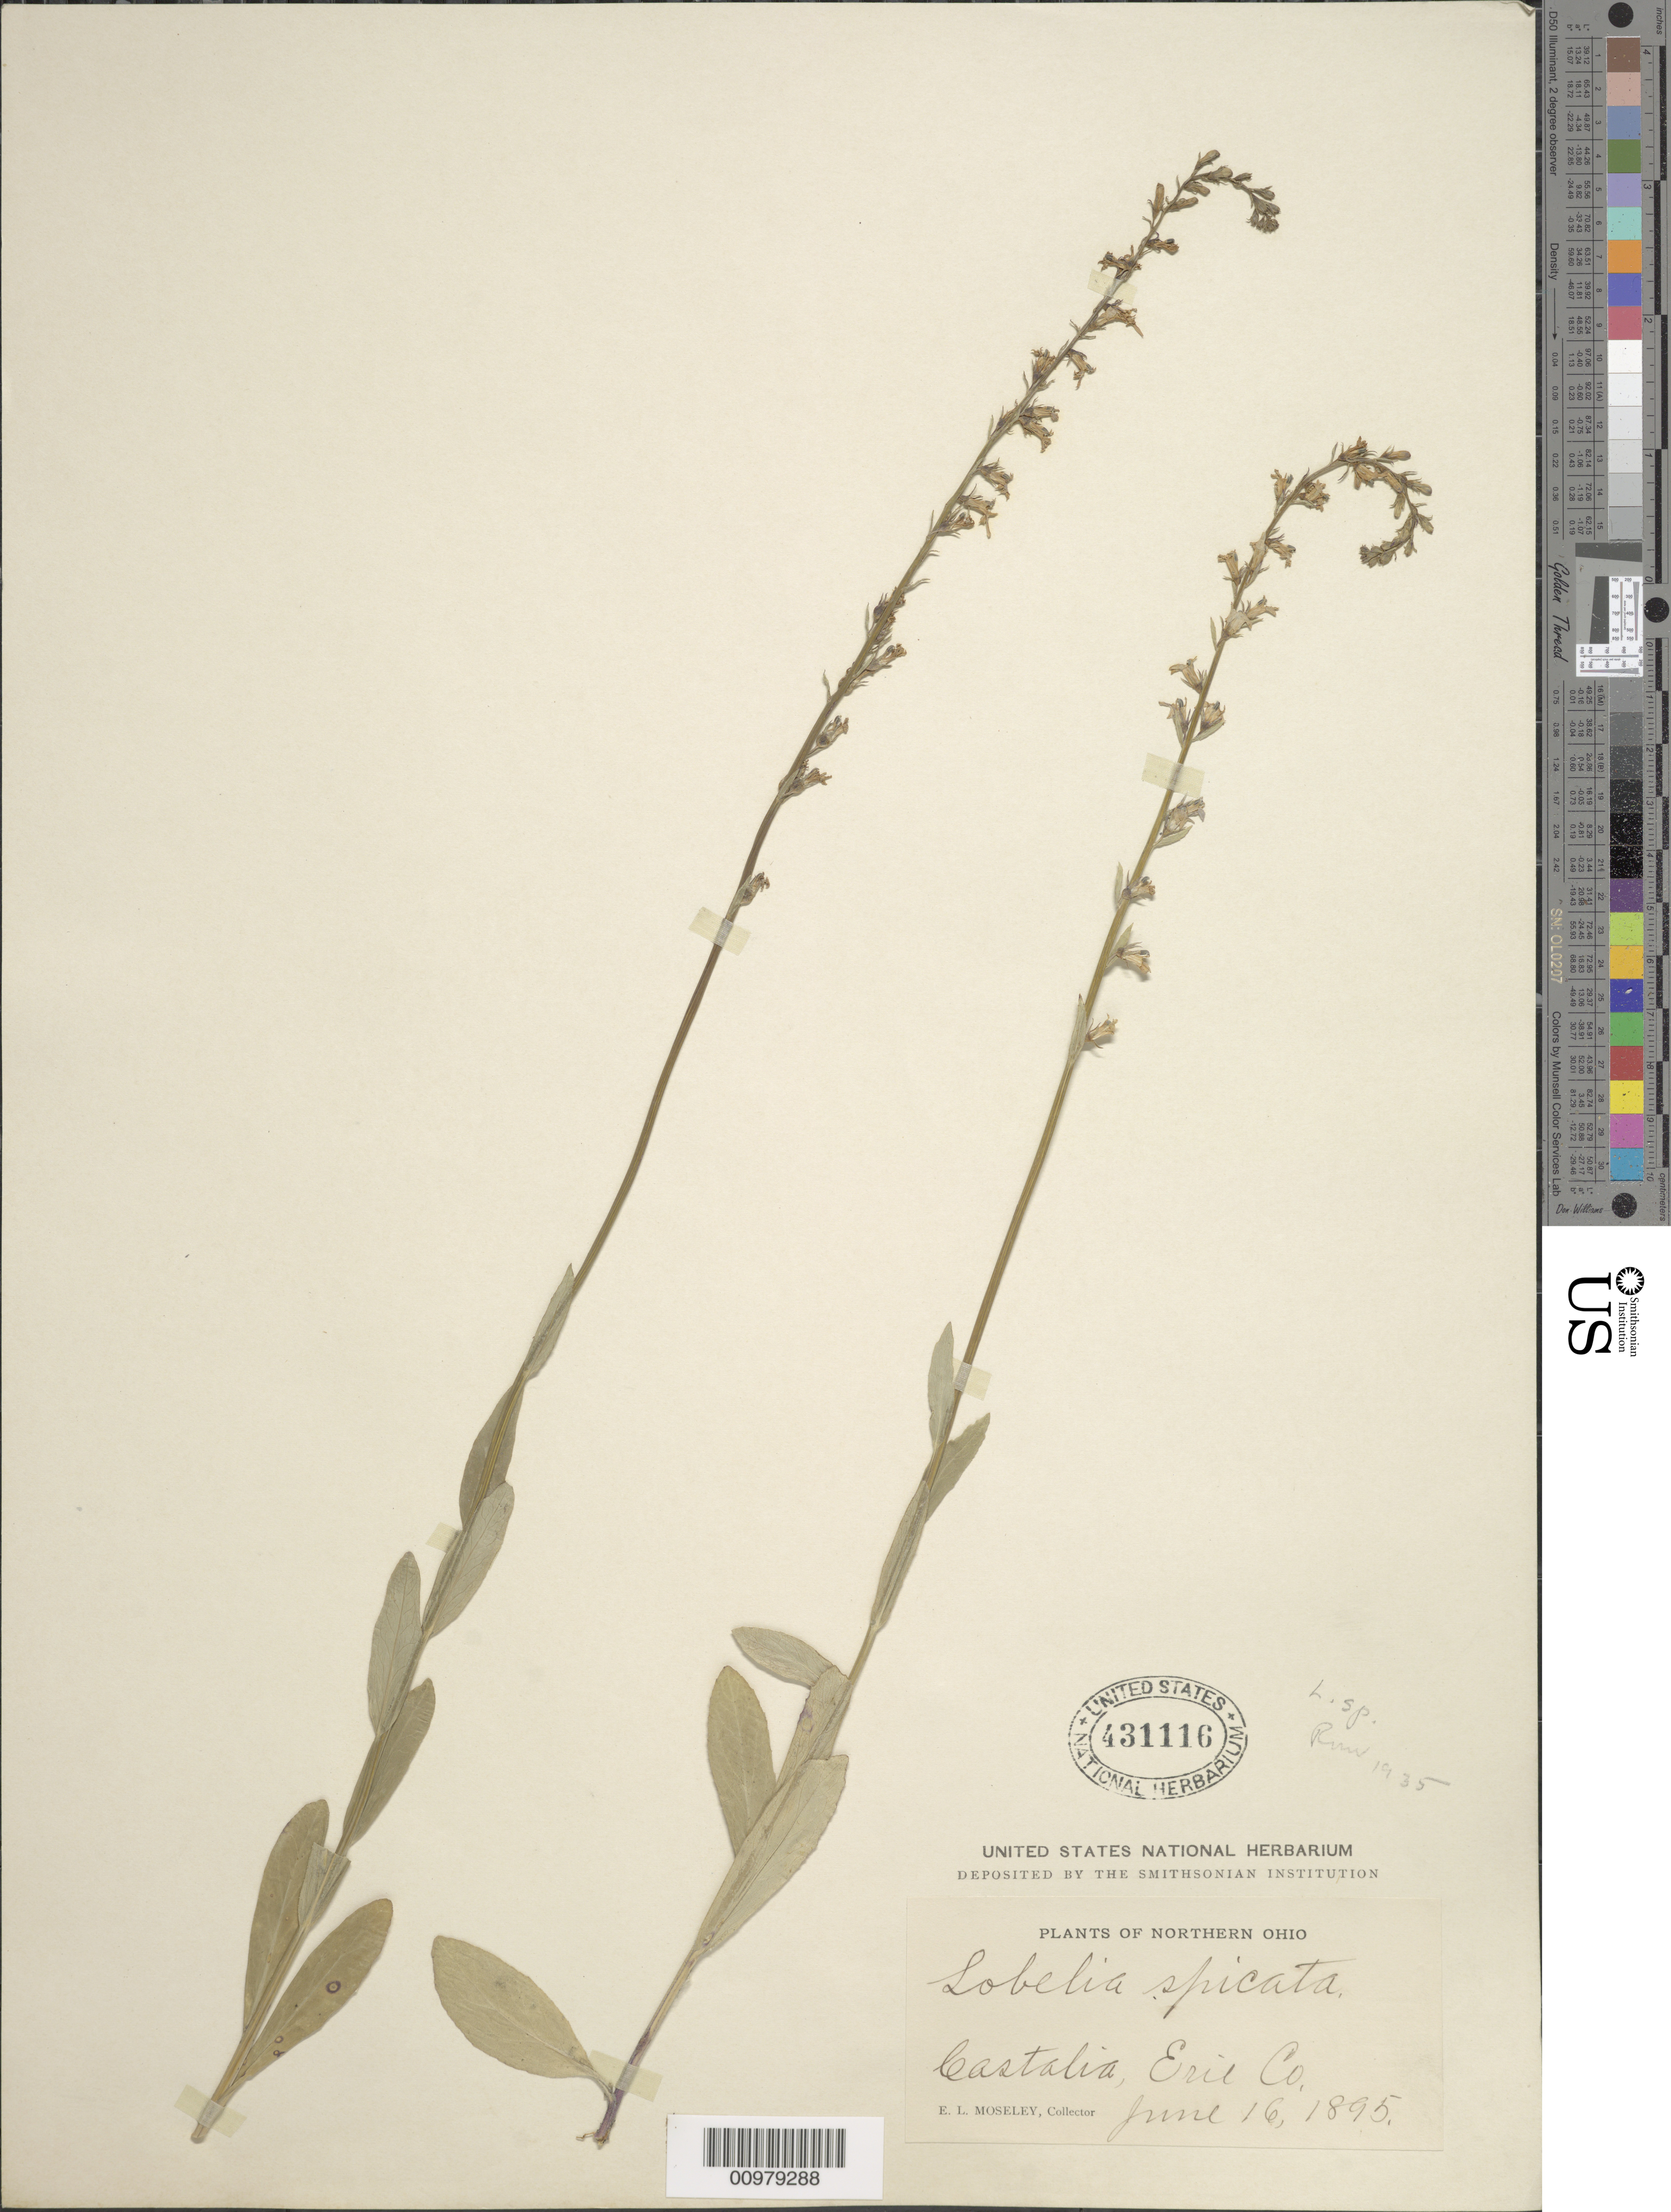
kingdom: Plantae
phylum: Tracheophyta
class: Magnoliopsida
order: Asterales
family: Campanulaceae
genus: Lobelia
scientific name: Lobelia spicata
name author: Lam.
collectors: E. Moseley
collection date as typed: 16 Jun 1895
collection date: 1895-06-16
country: United States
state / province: Ohio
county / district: Erie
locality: Castalia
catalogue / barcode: US 431116